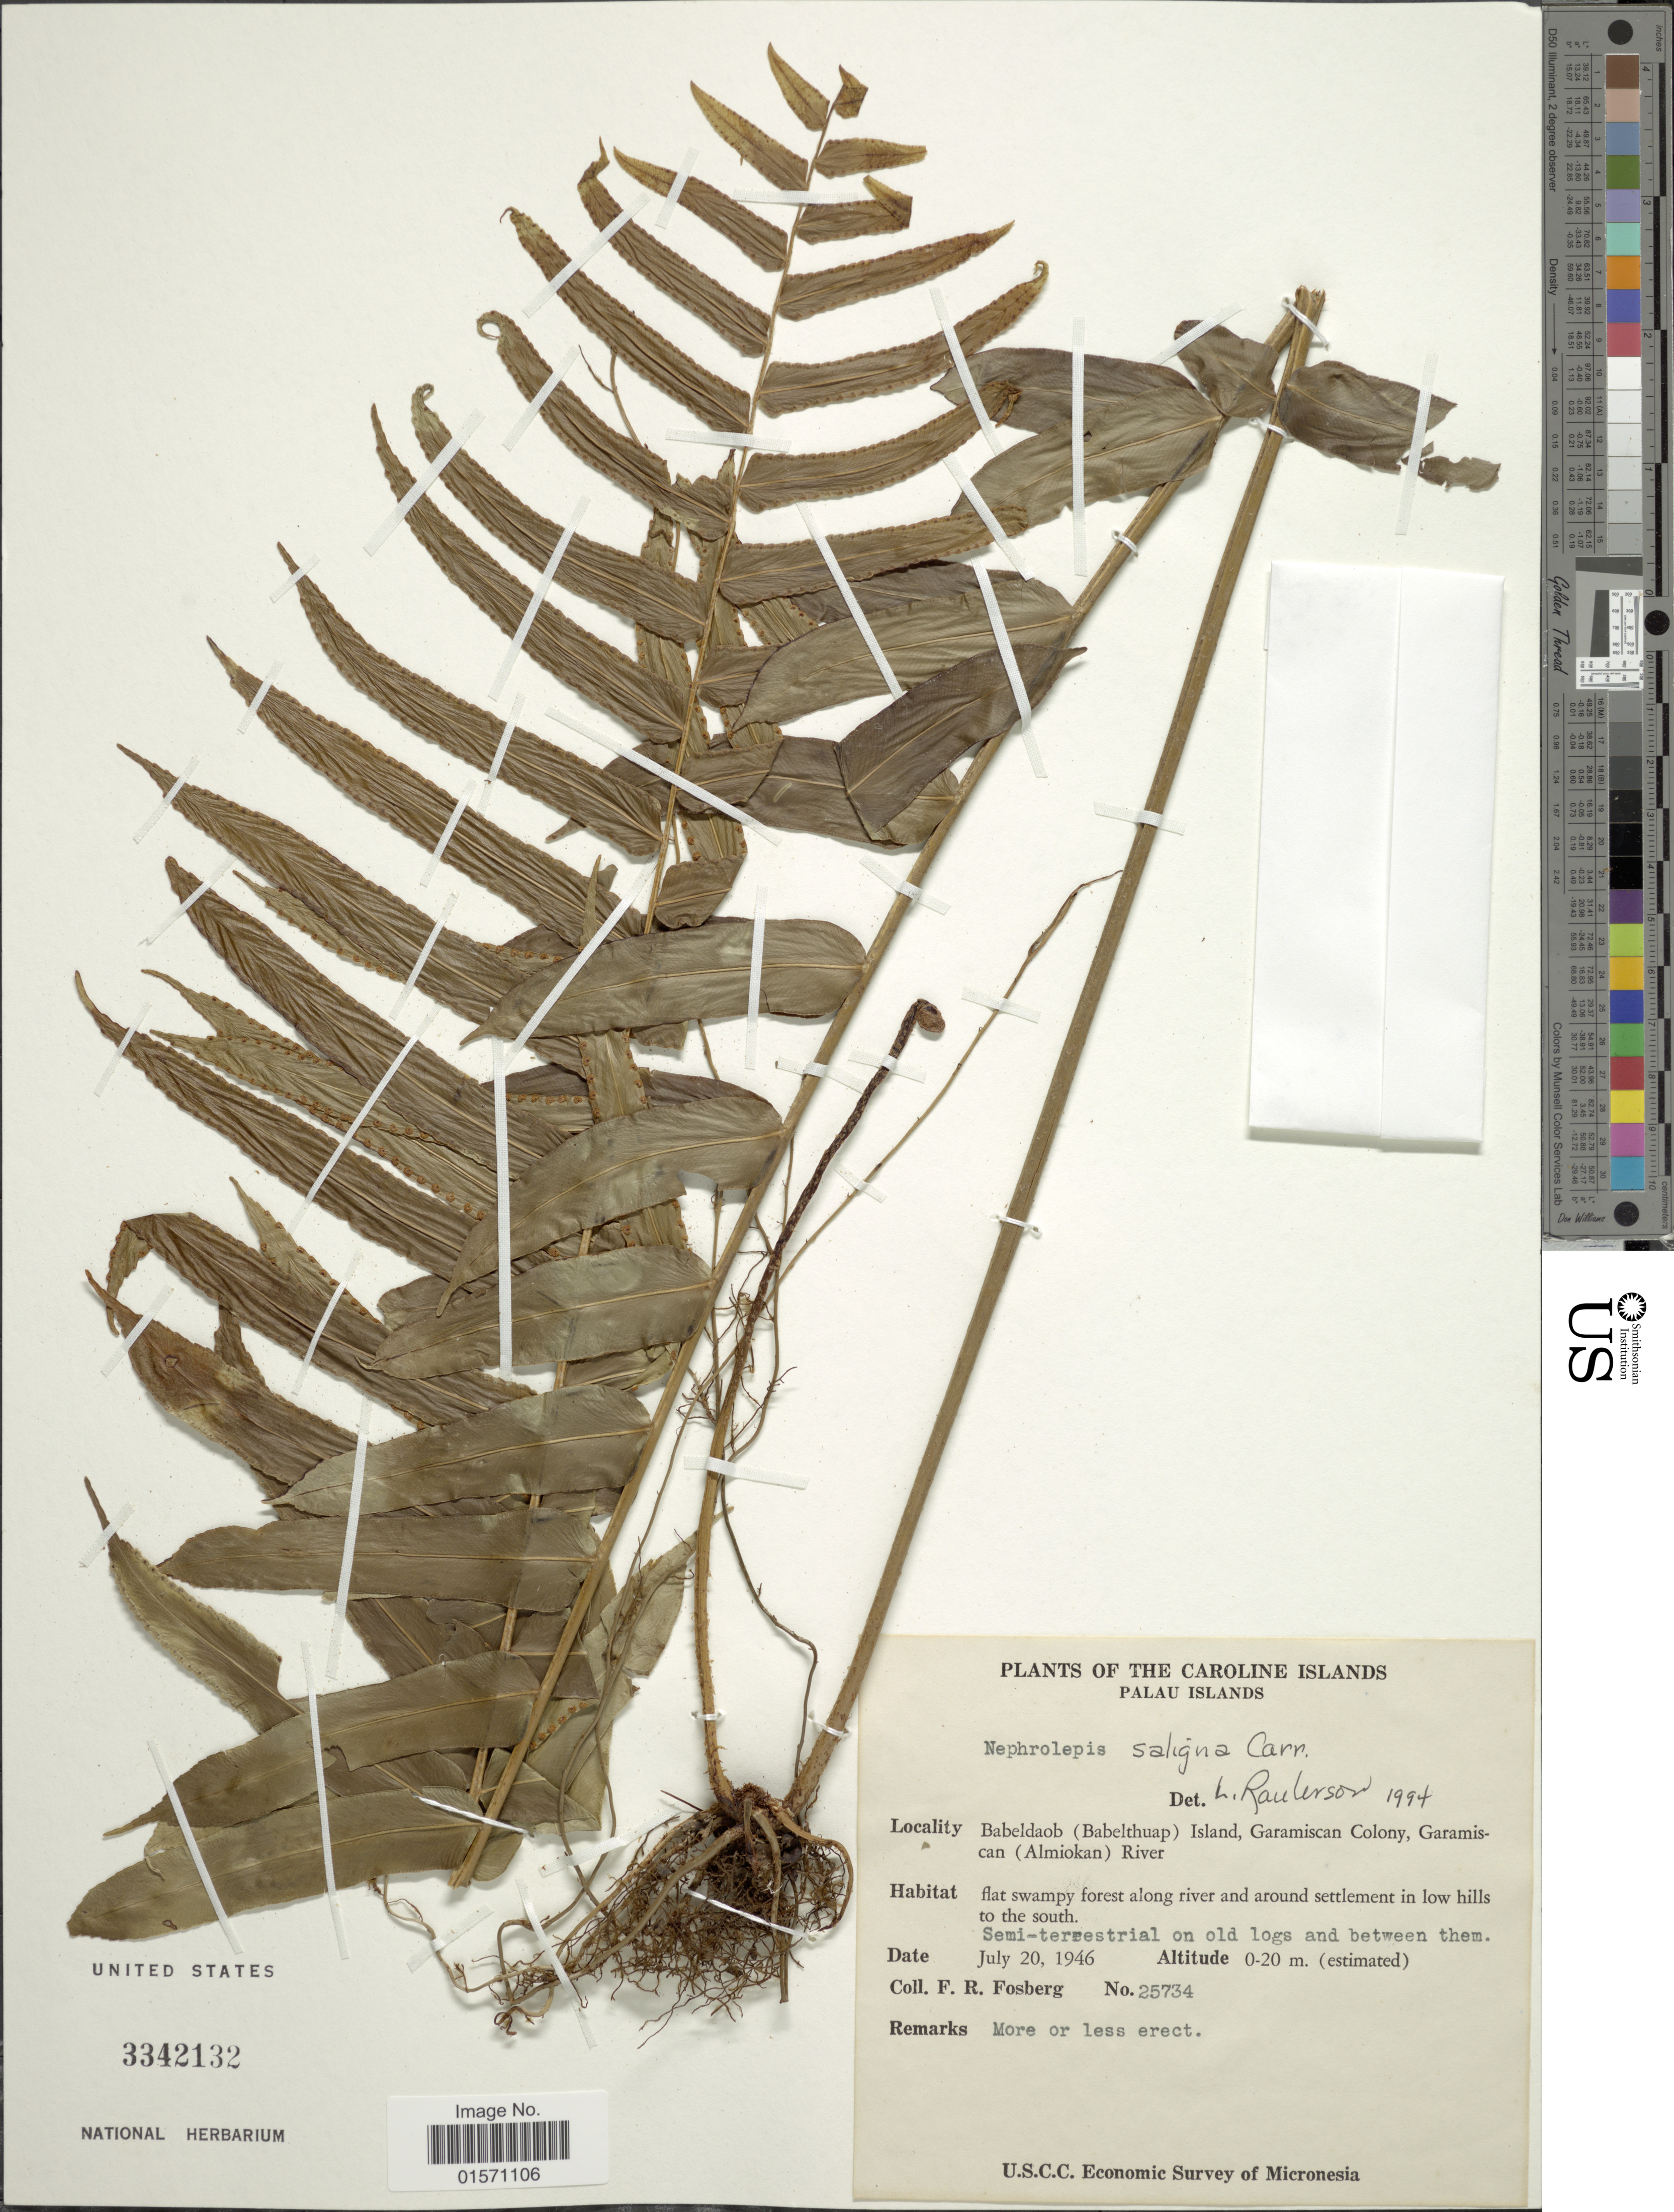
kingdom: Plantae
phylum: Tracheophyta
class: Polypodiopsida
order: Polypodiales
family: Nephrolepidaceae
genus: Nephrolepis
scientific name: Nephrolepis saligna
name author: Cav.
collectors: F. R. Fosberg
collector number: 25734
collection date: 1946-07-20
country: Palau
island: Babeldaob [Babelthuap]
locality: Caroline Islands. Palau Islands. Babeldaob (Babelthuap) Island, Garamiscan Colony, Garamiscan (Almiokan) River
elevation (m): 0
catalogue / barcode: US 3342132